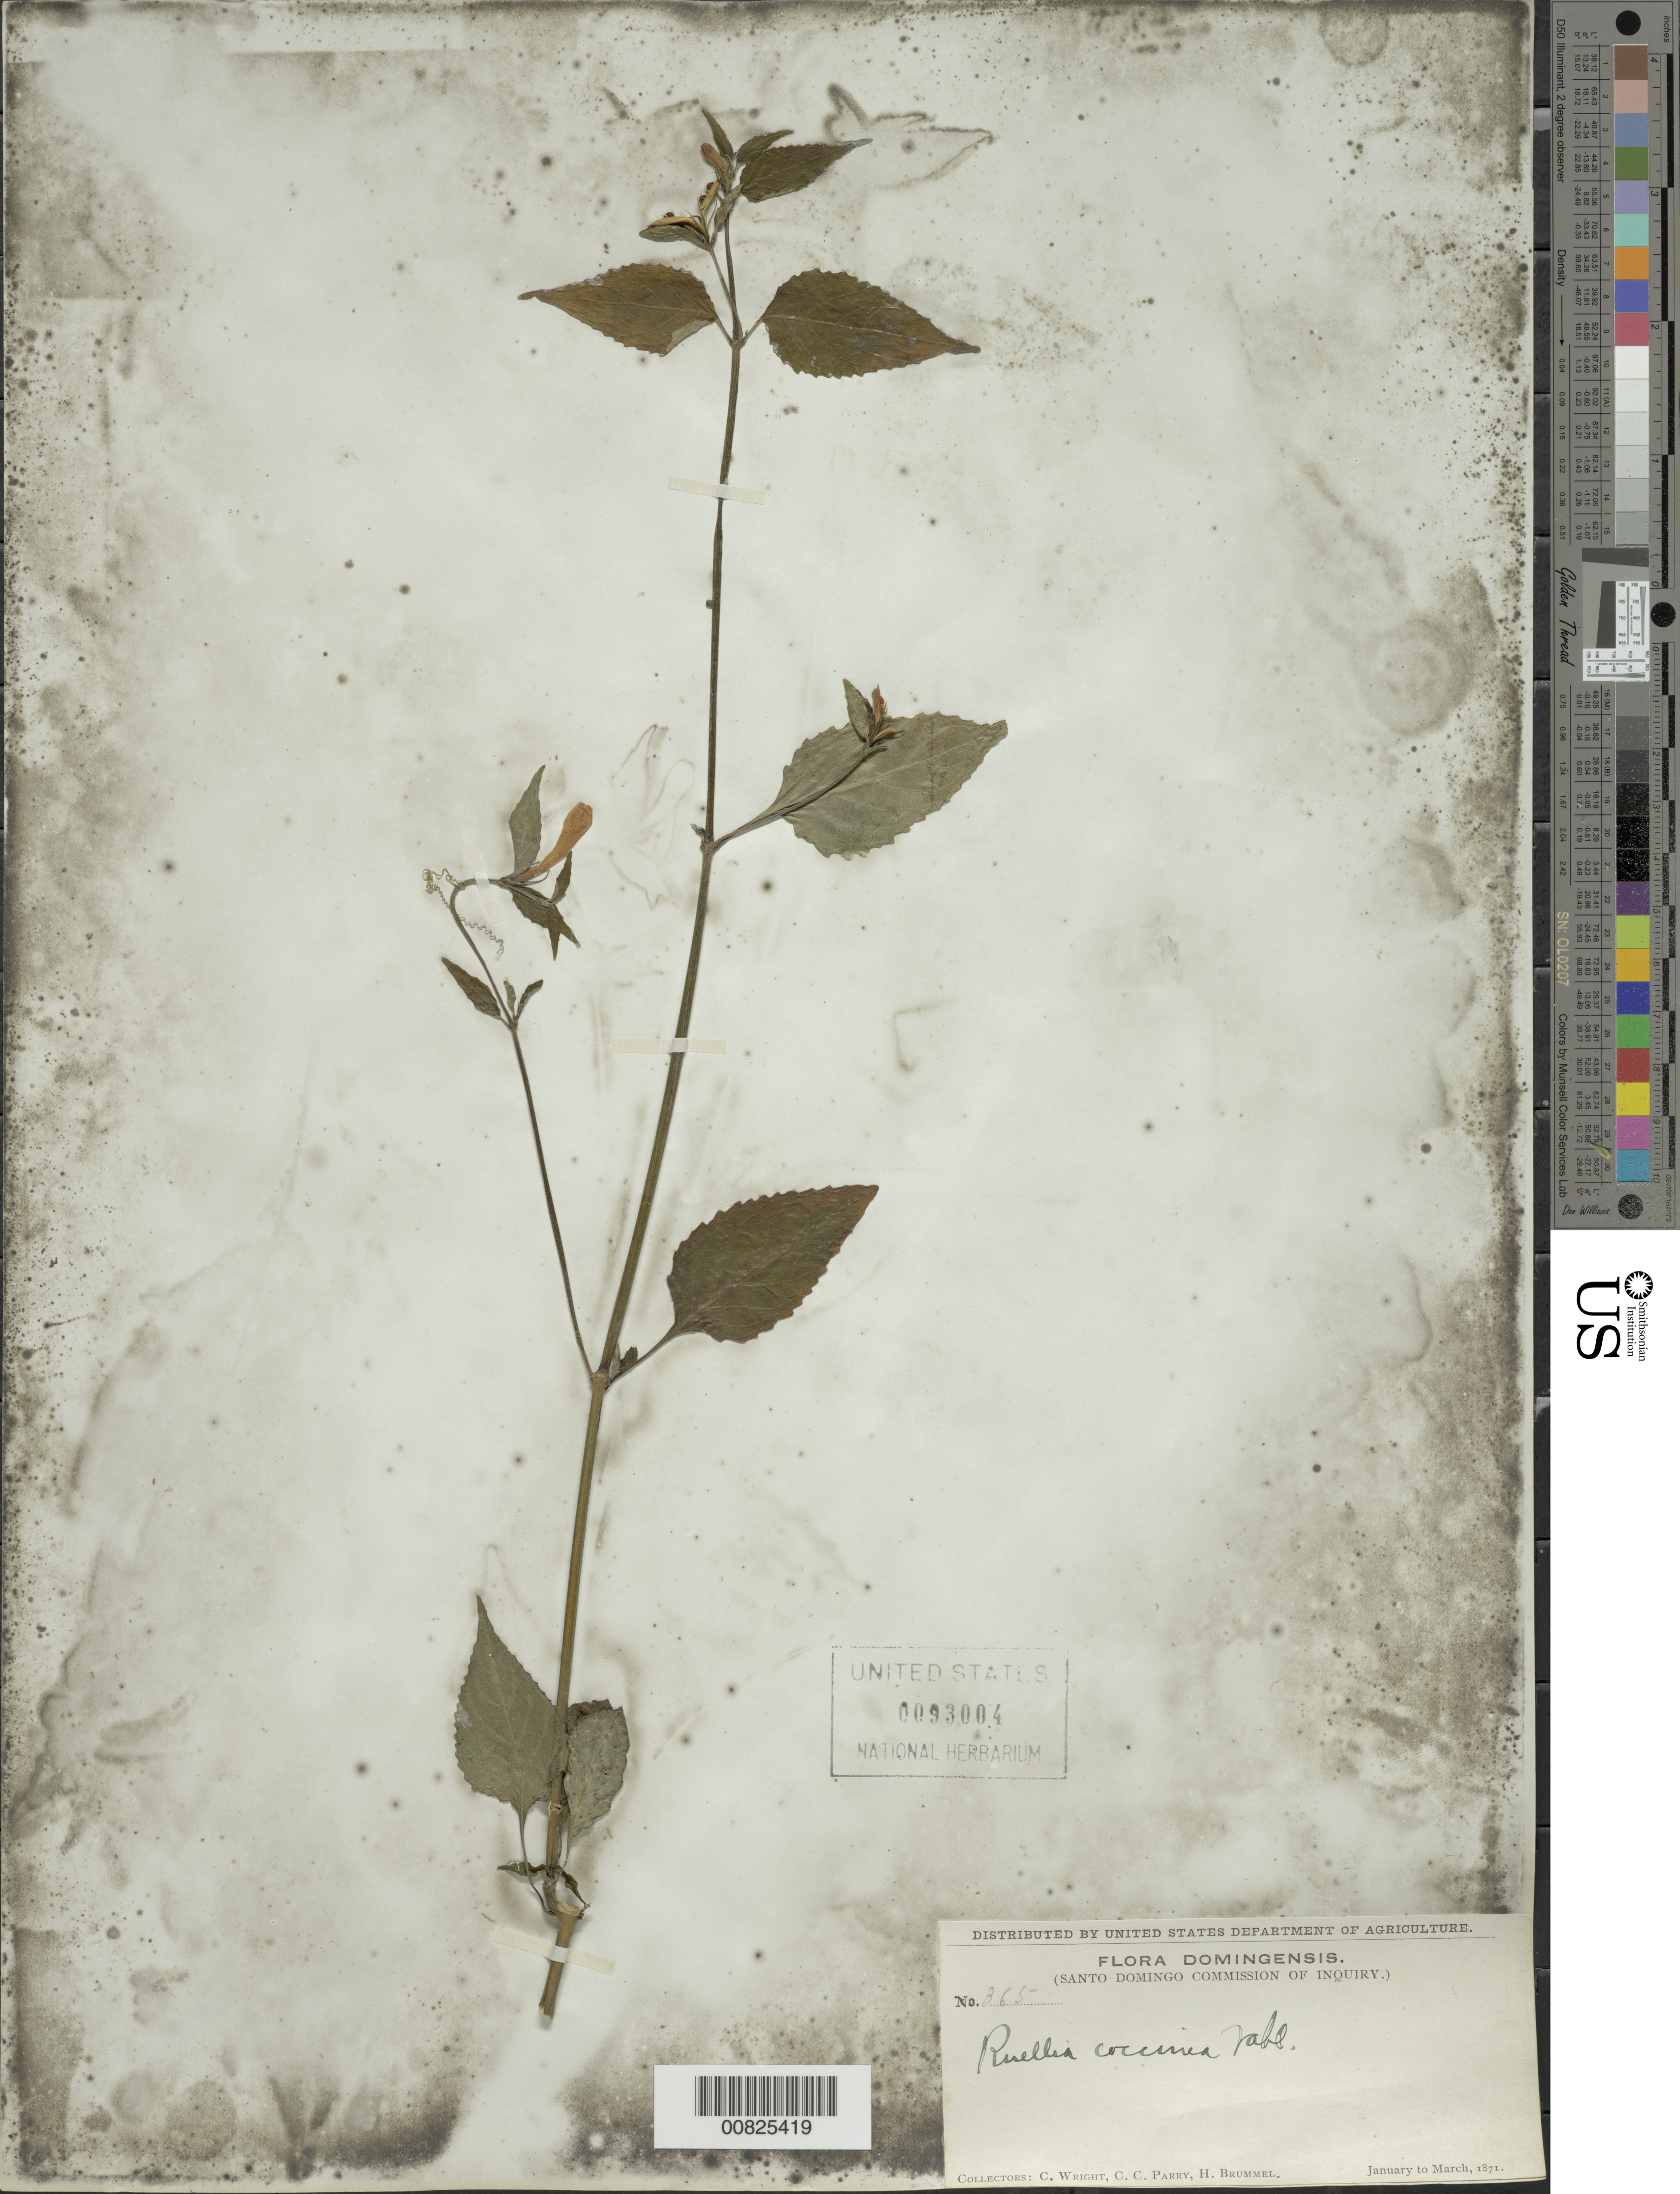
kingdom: Plantae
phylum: Tracheophyta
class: Magnoliopsida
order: Lamiales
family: Acanthaceae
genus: Ruellia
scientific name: Ruellia coccinea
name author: (L.) Vahl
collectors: C. Wright, C. C. Parry & H. Brummel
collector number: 365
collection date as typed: Jan 1871 to -- Mar 1871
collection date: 1871-01/1871-03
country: Dominican Republic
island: Hispaniola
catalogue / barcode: US 93004